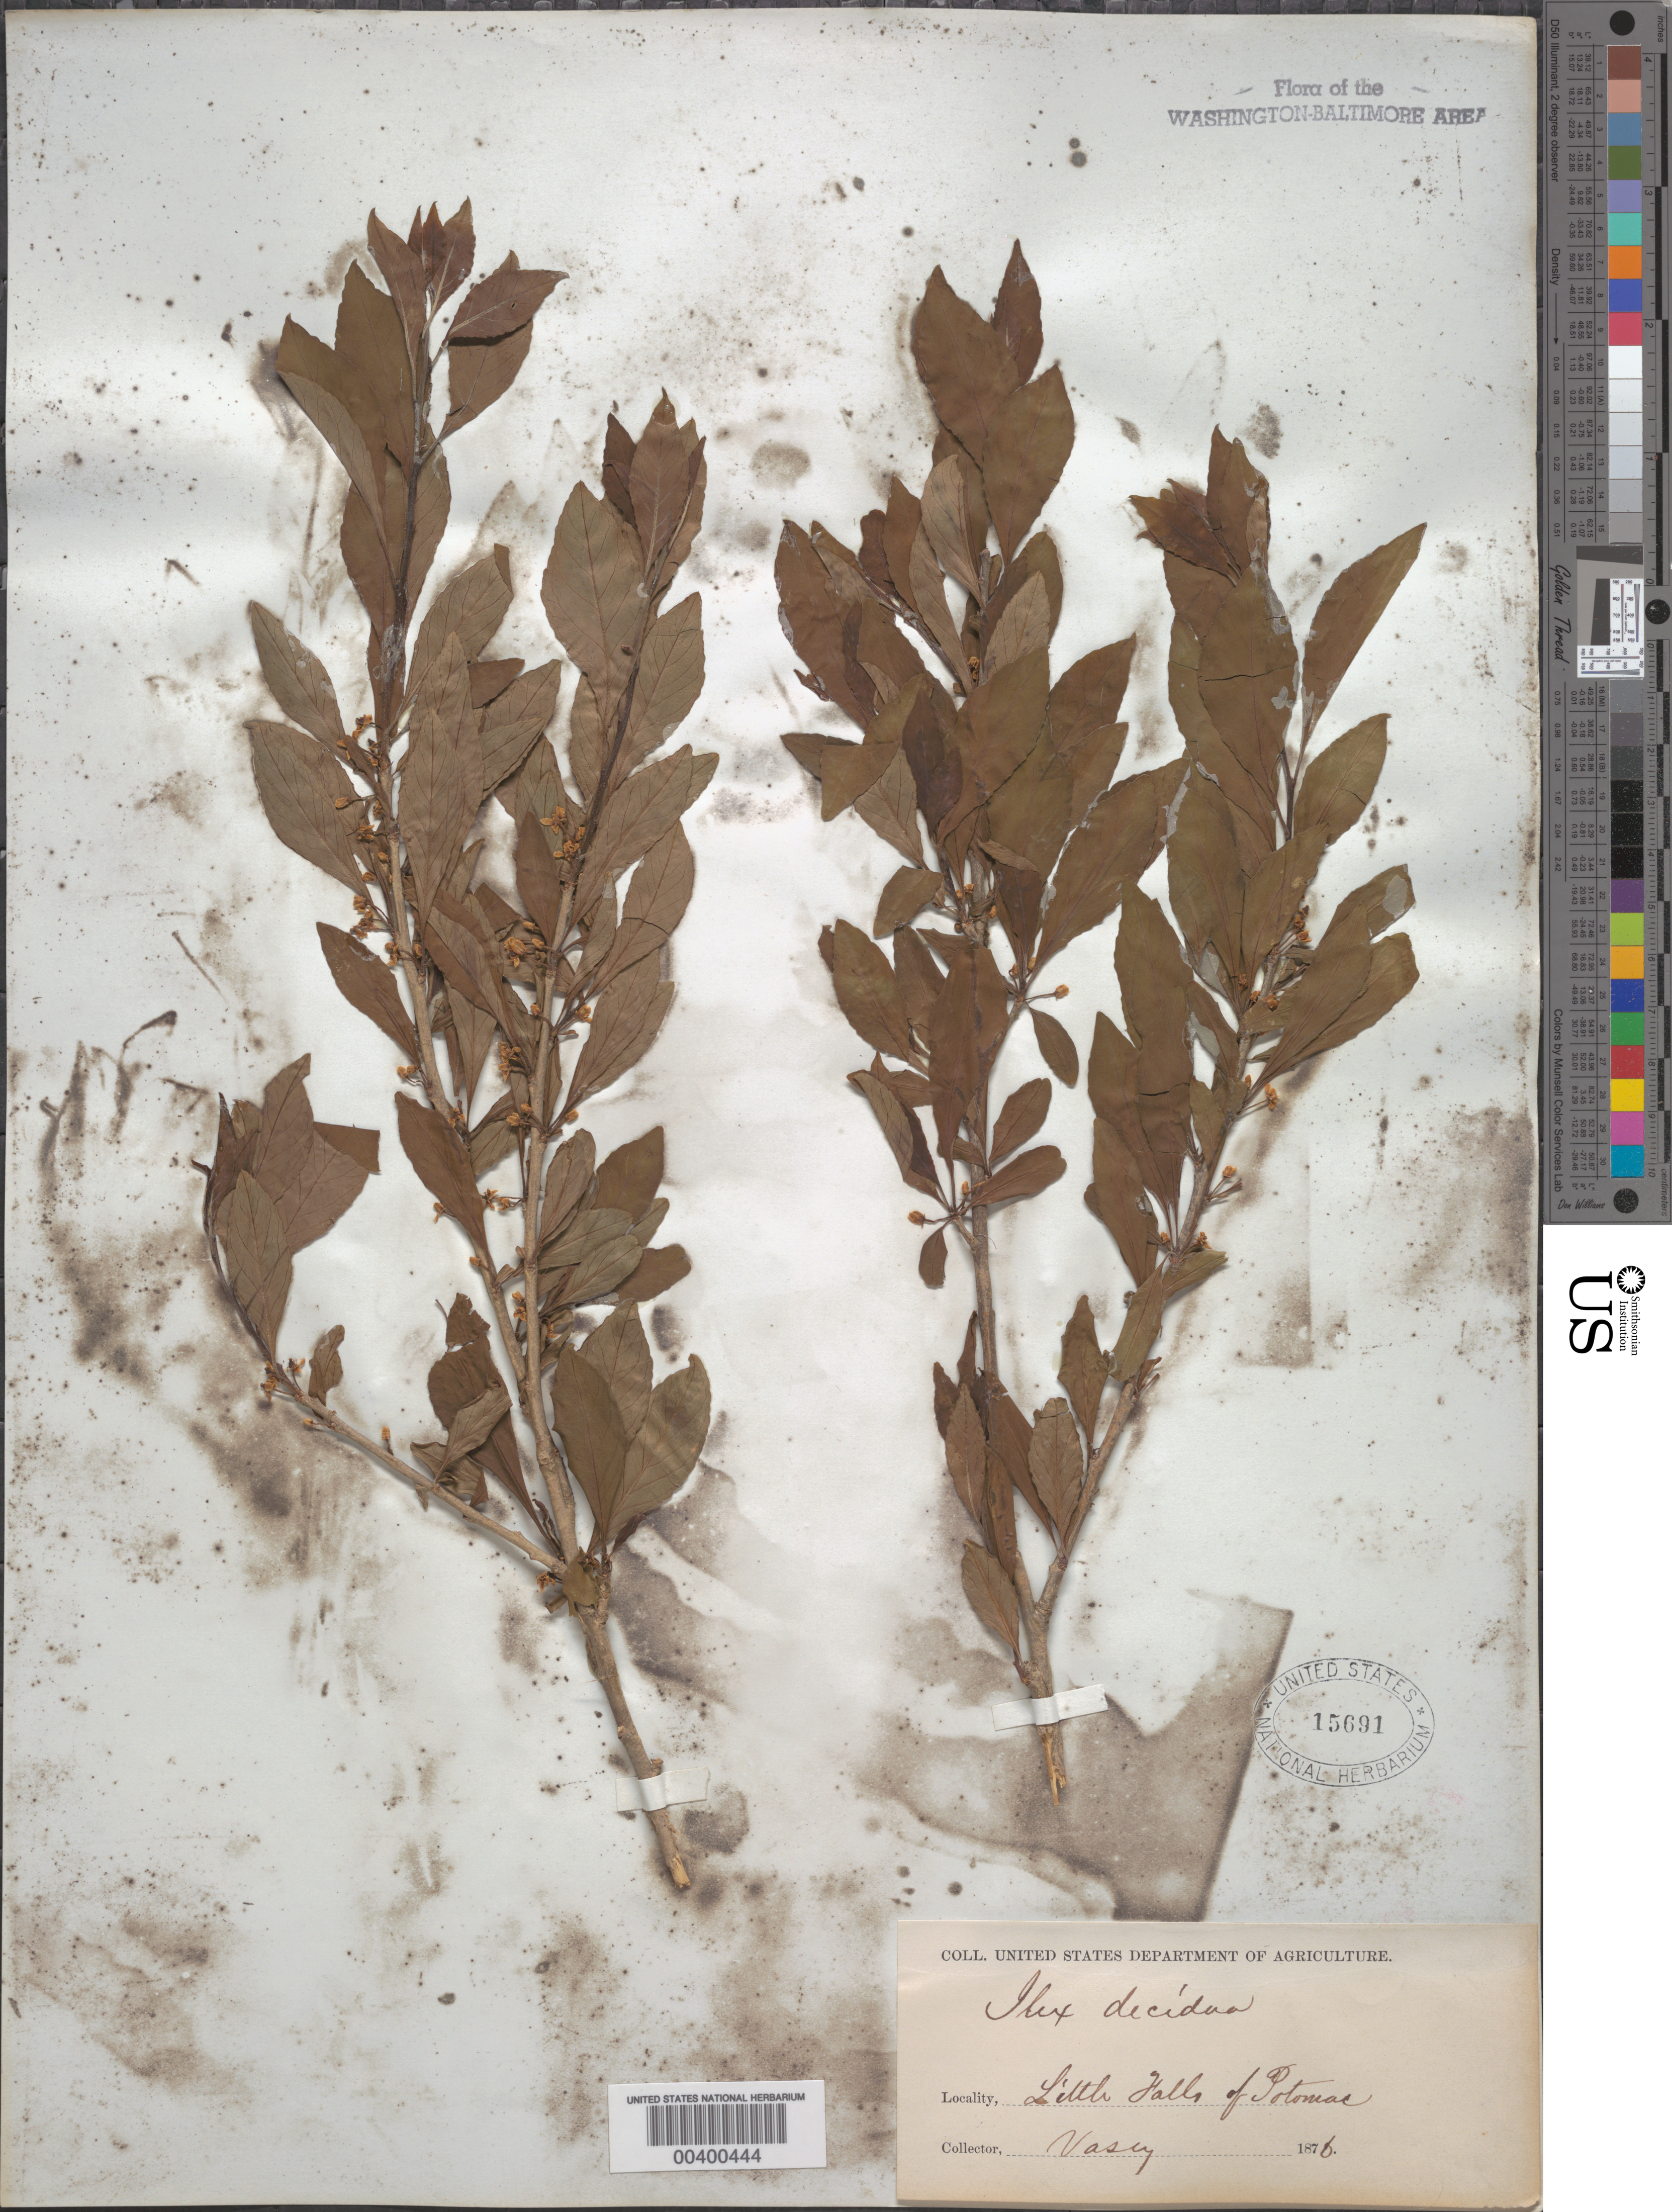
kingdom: Plantae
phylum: Tracheophyta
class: Magnoliopsida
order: Aquifoliales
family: Aquifoliaceae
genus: Ilex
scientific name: Ilex decidua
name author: Walter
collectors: G. Vasey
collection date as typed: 1876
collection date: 1876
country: United States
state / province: Maryland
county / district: Montgomery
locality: Little Falls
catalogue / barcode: US 15691